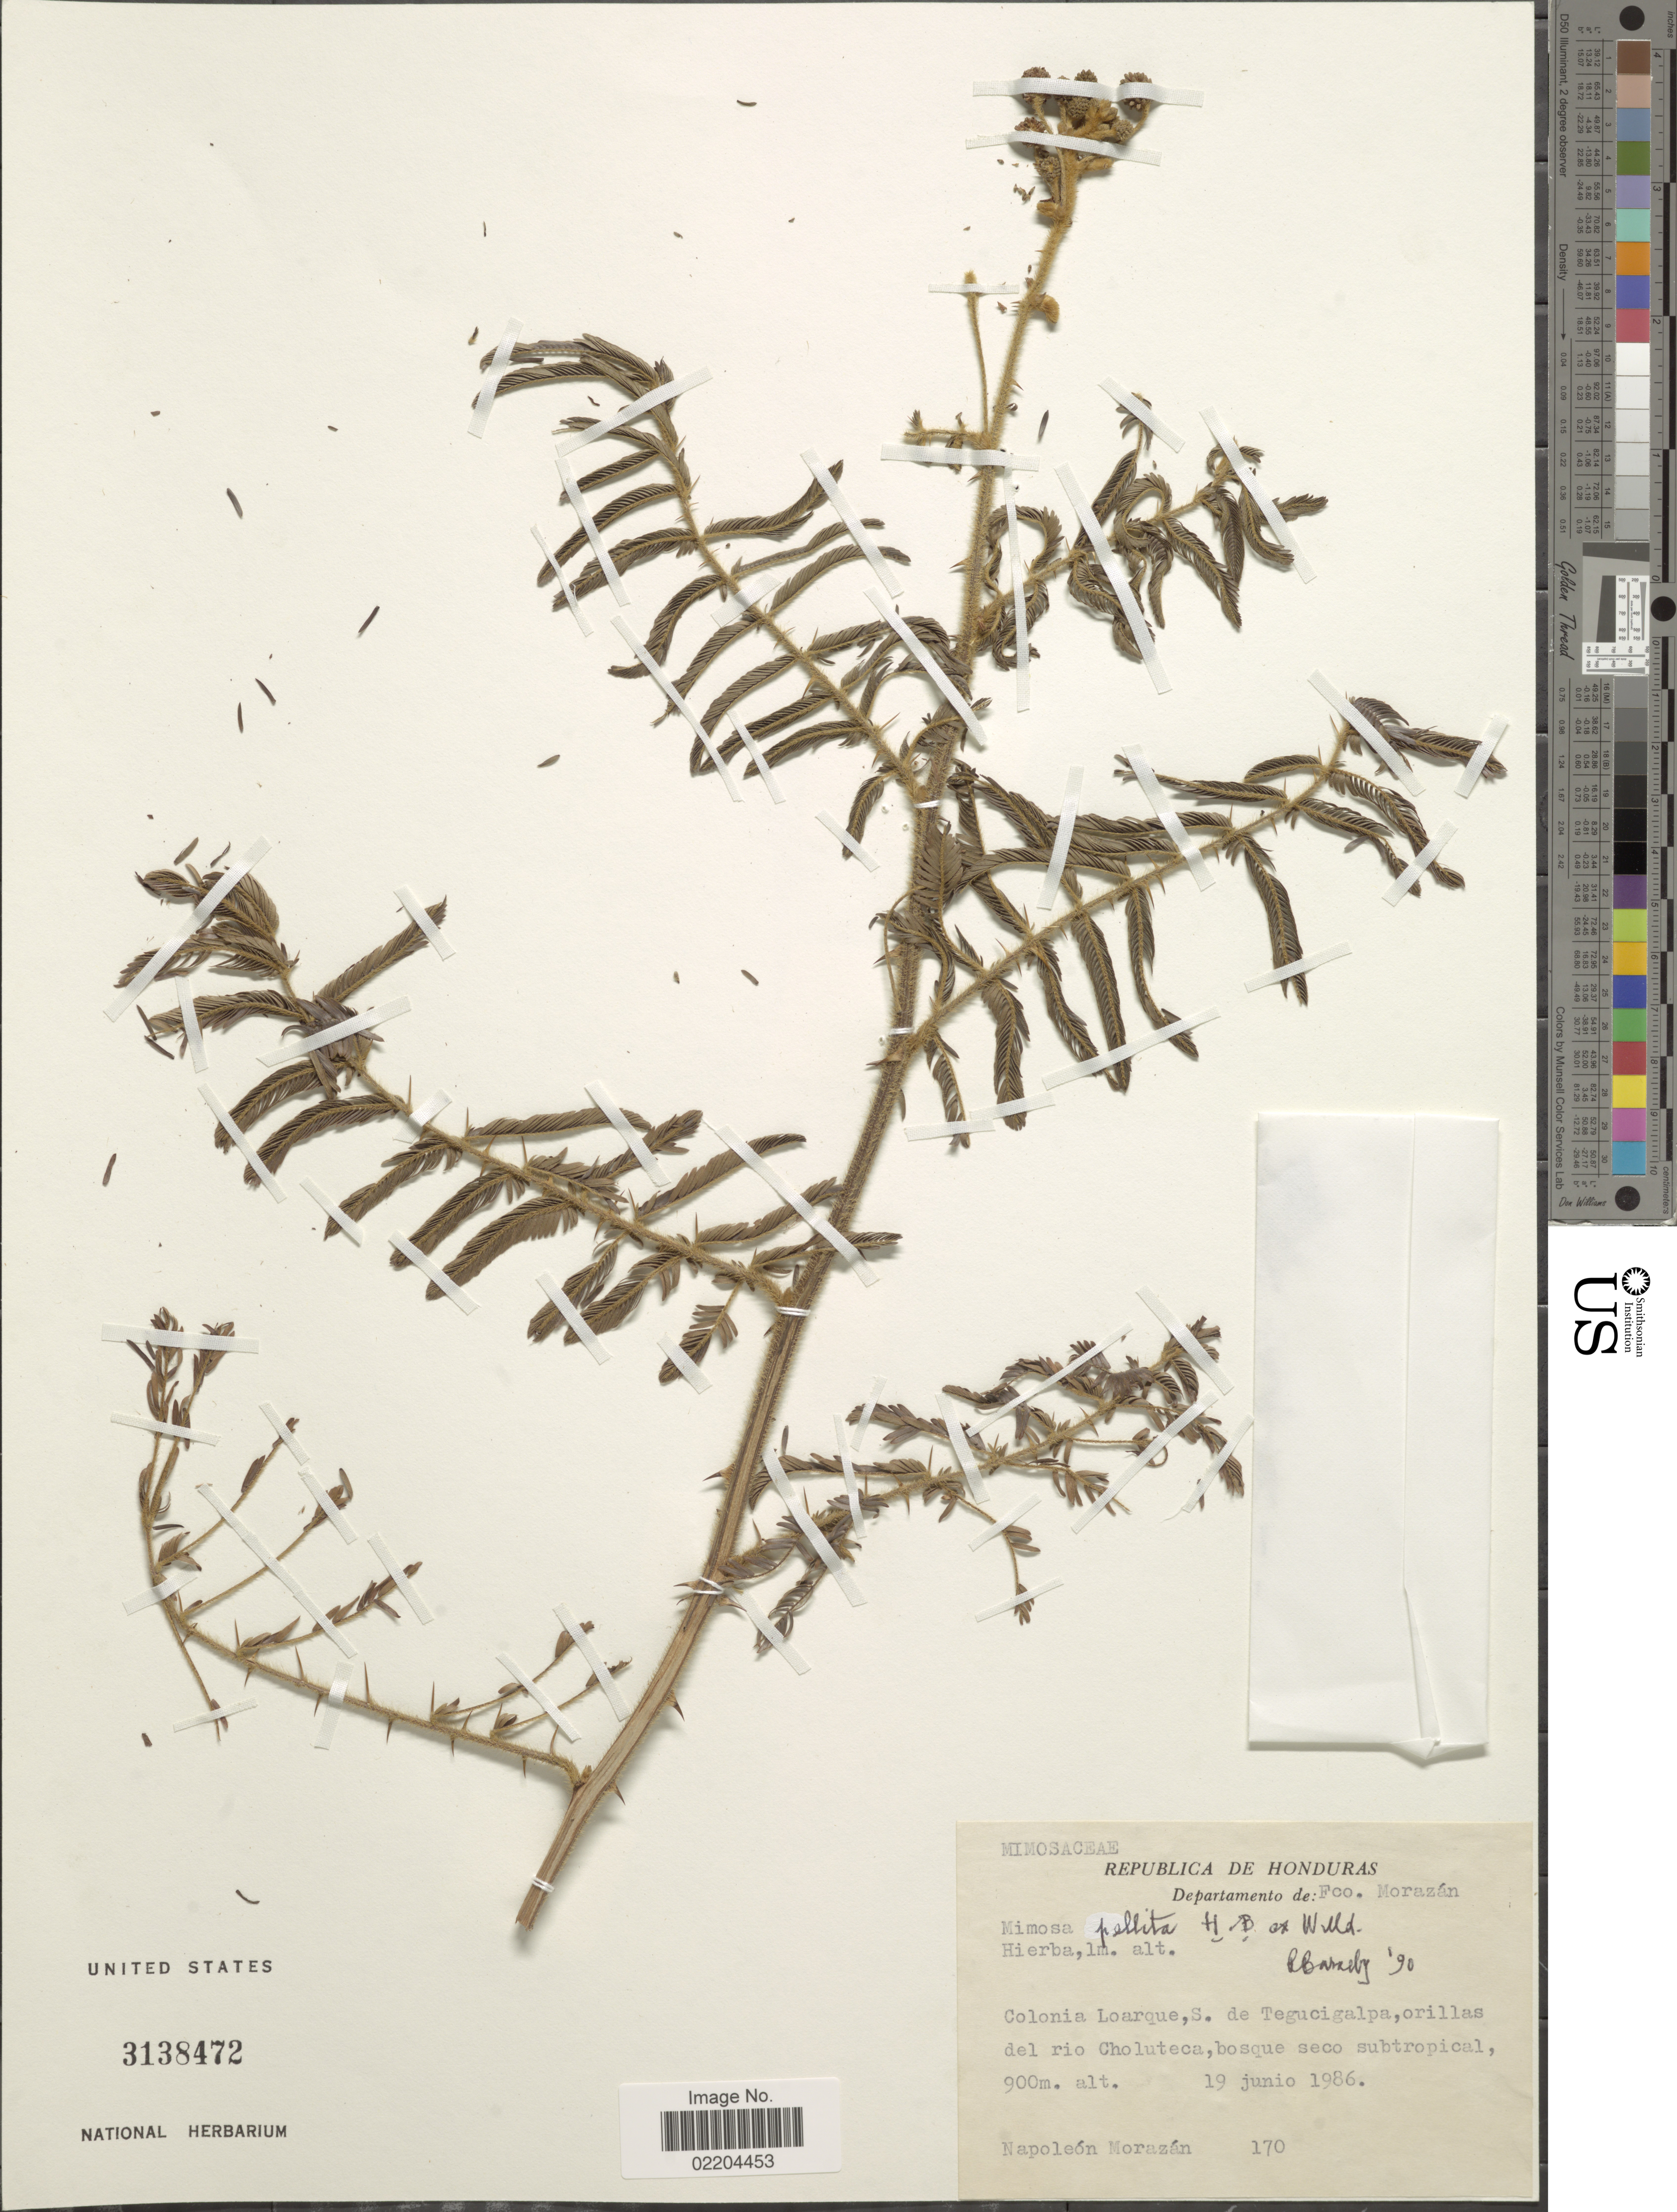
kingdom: Plantae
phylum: Tracheophyta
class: Magnoliopsida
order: Fabales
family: Fabaceae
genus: Mimosa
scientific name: Mimosa pellita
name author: Humb. & Bonpl. ex Willd.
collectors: N. Morazan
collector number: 170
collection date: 1986-06-19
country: Honduras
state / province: Fco. Morazán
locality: Fco. Morazan, Colonia Loarque, S. de Tecuzigalpa,orillas del rio Choluteca, bosque seco subtropical.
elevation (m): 900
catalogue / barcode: US 3138472